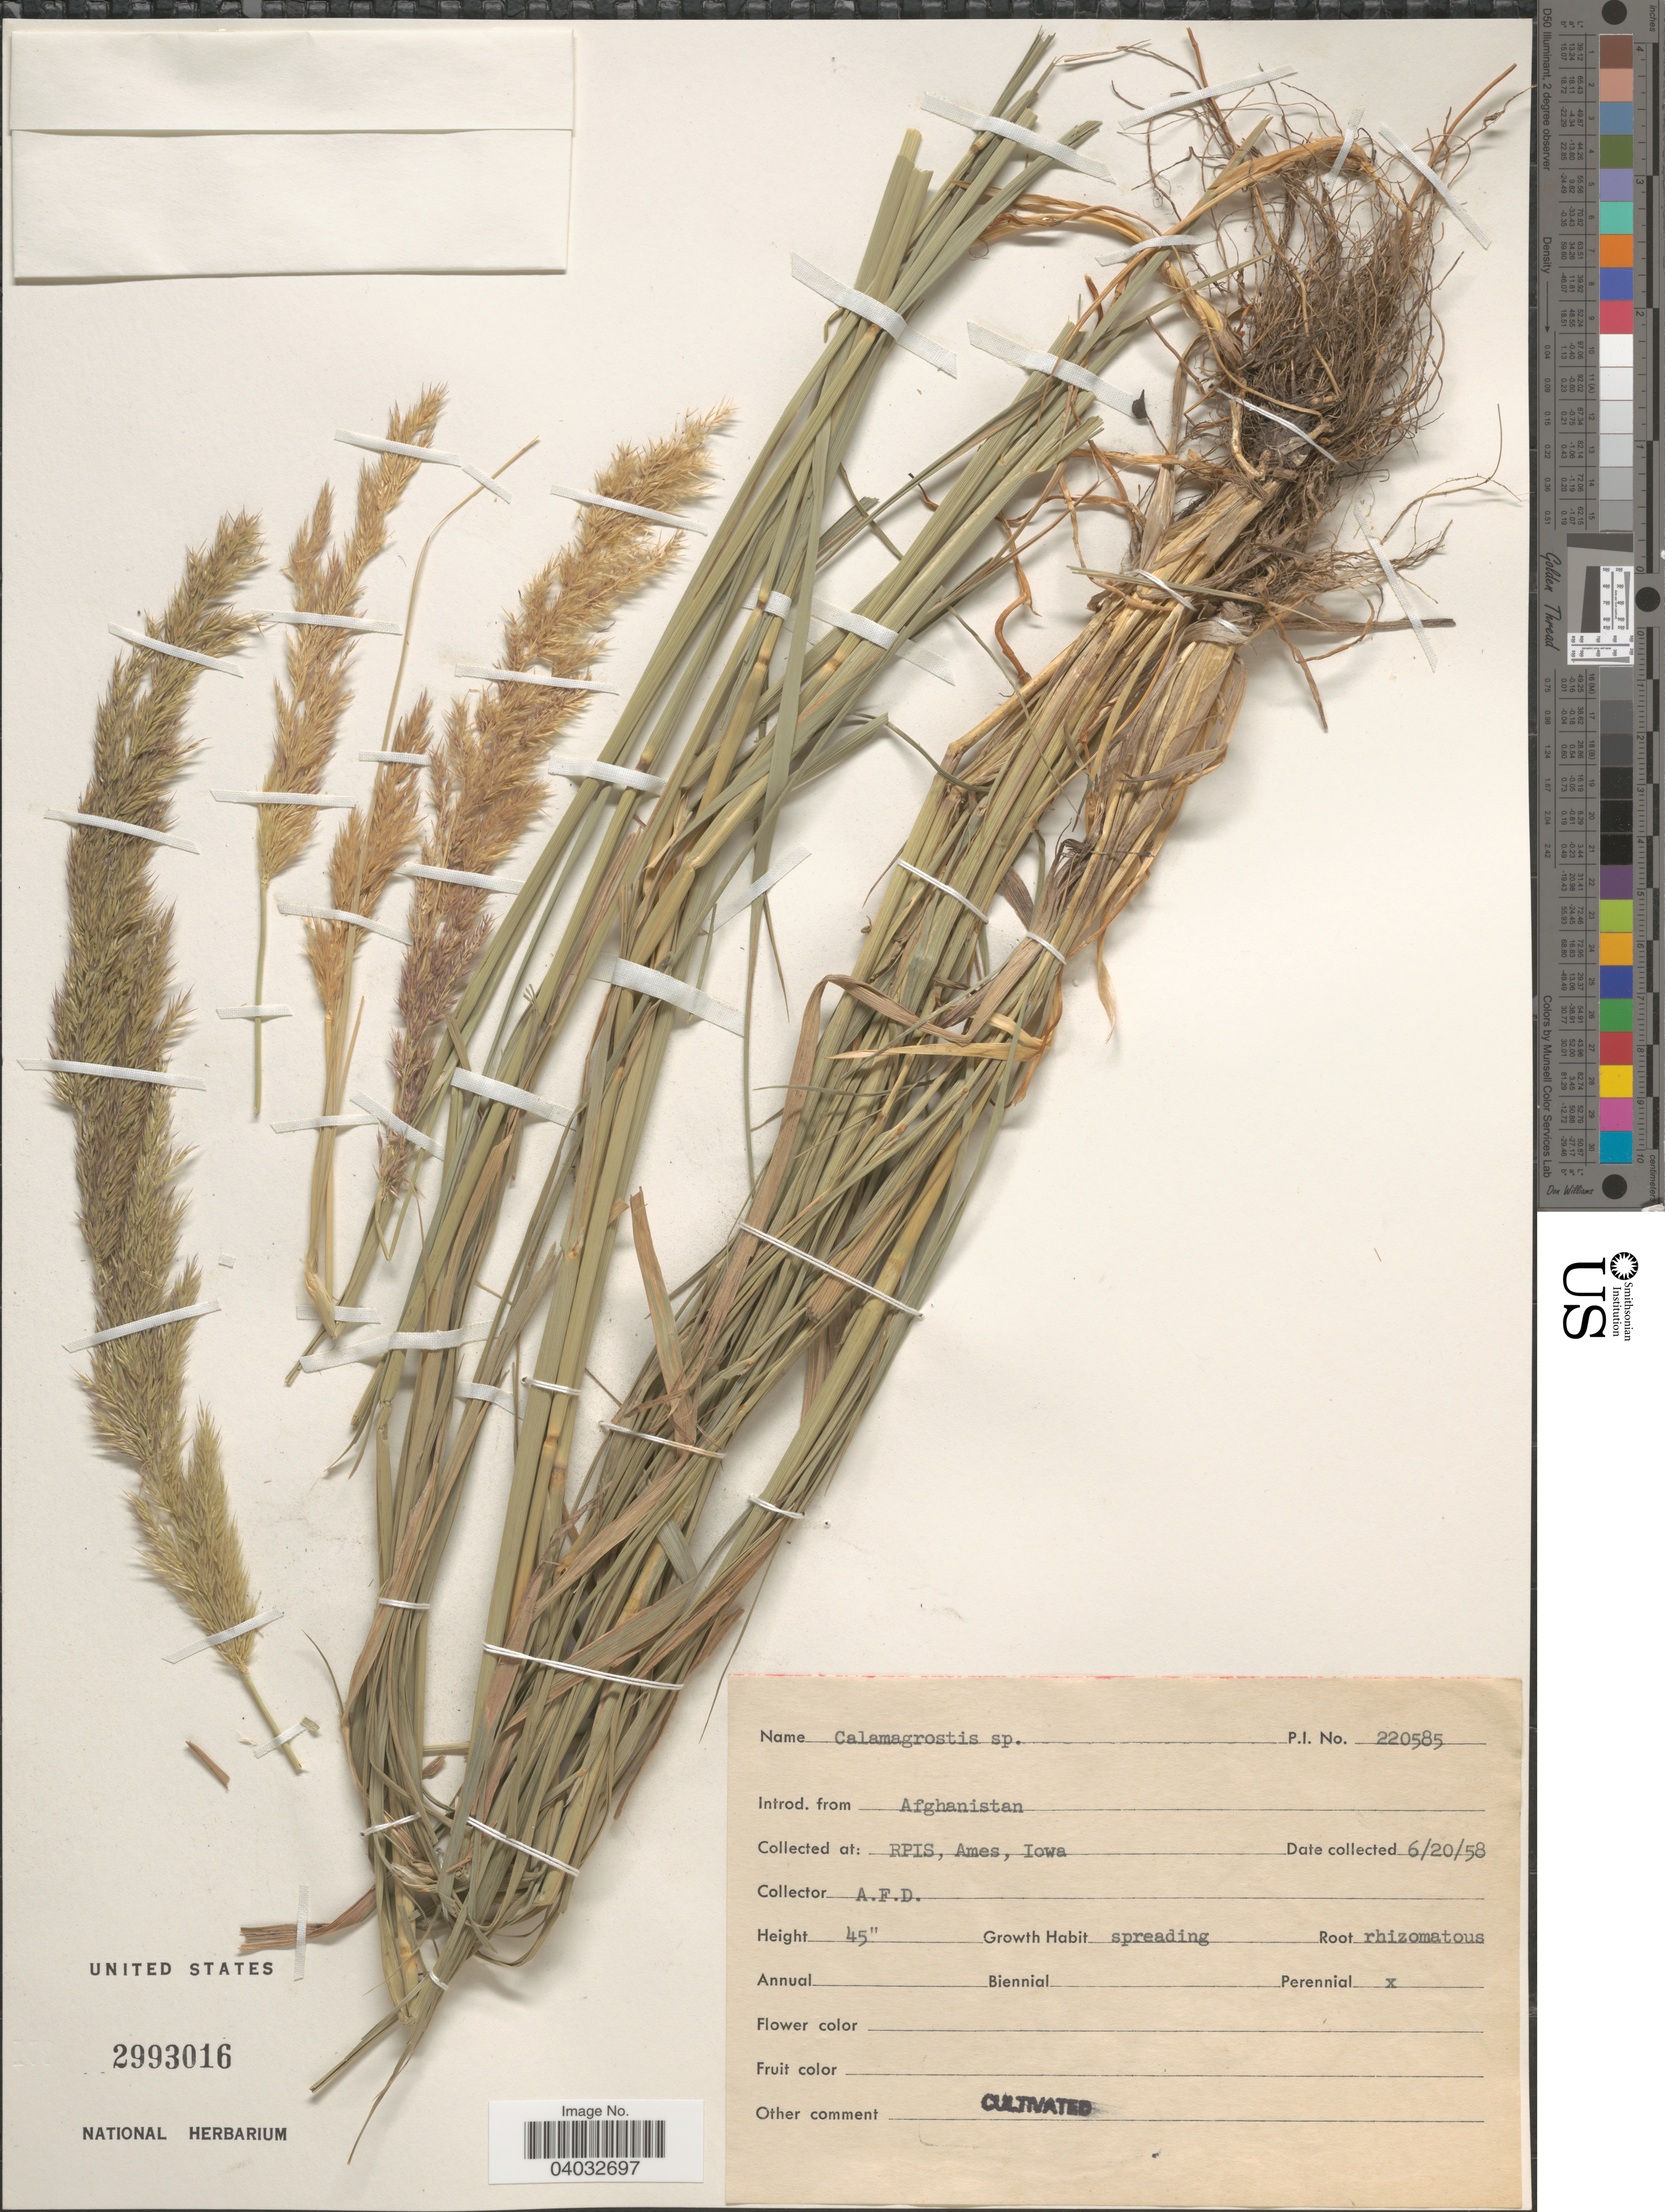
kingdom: Plantae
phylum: Tracheophyta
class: Liliopsida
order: Poales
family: Poaceae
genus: Calamagrostis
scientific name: Calamagrostis sp.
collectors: A. D.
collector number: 220585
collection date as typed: Transcribed d/m/y: 20/6/58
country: United States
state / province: Iowa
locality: RPIS, Ames.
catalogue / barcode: US 2993016